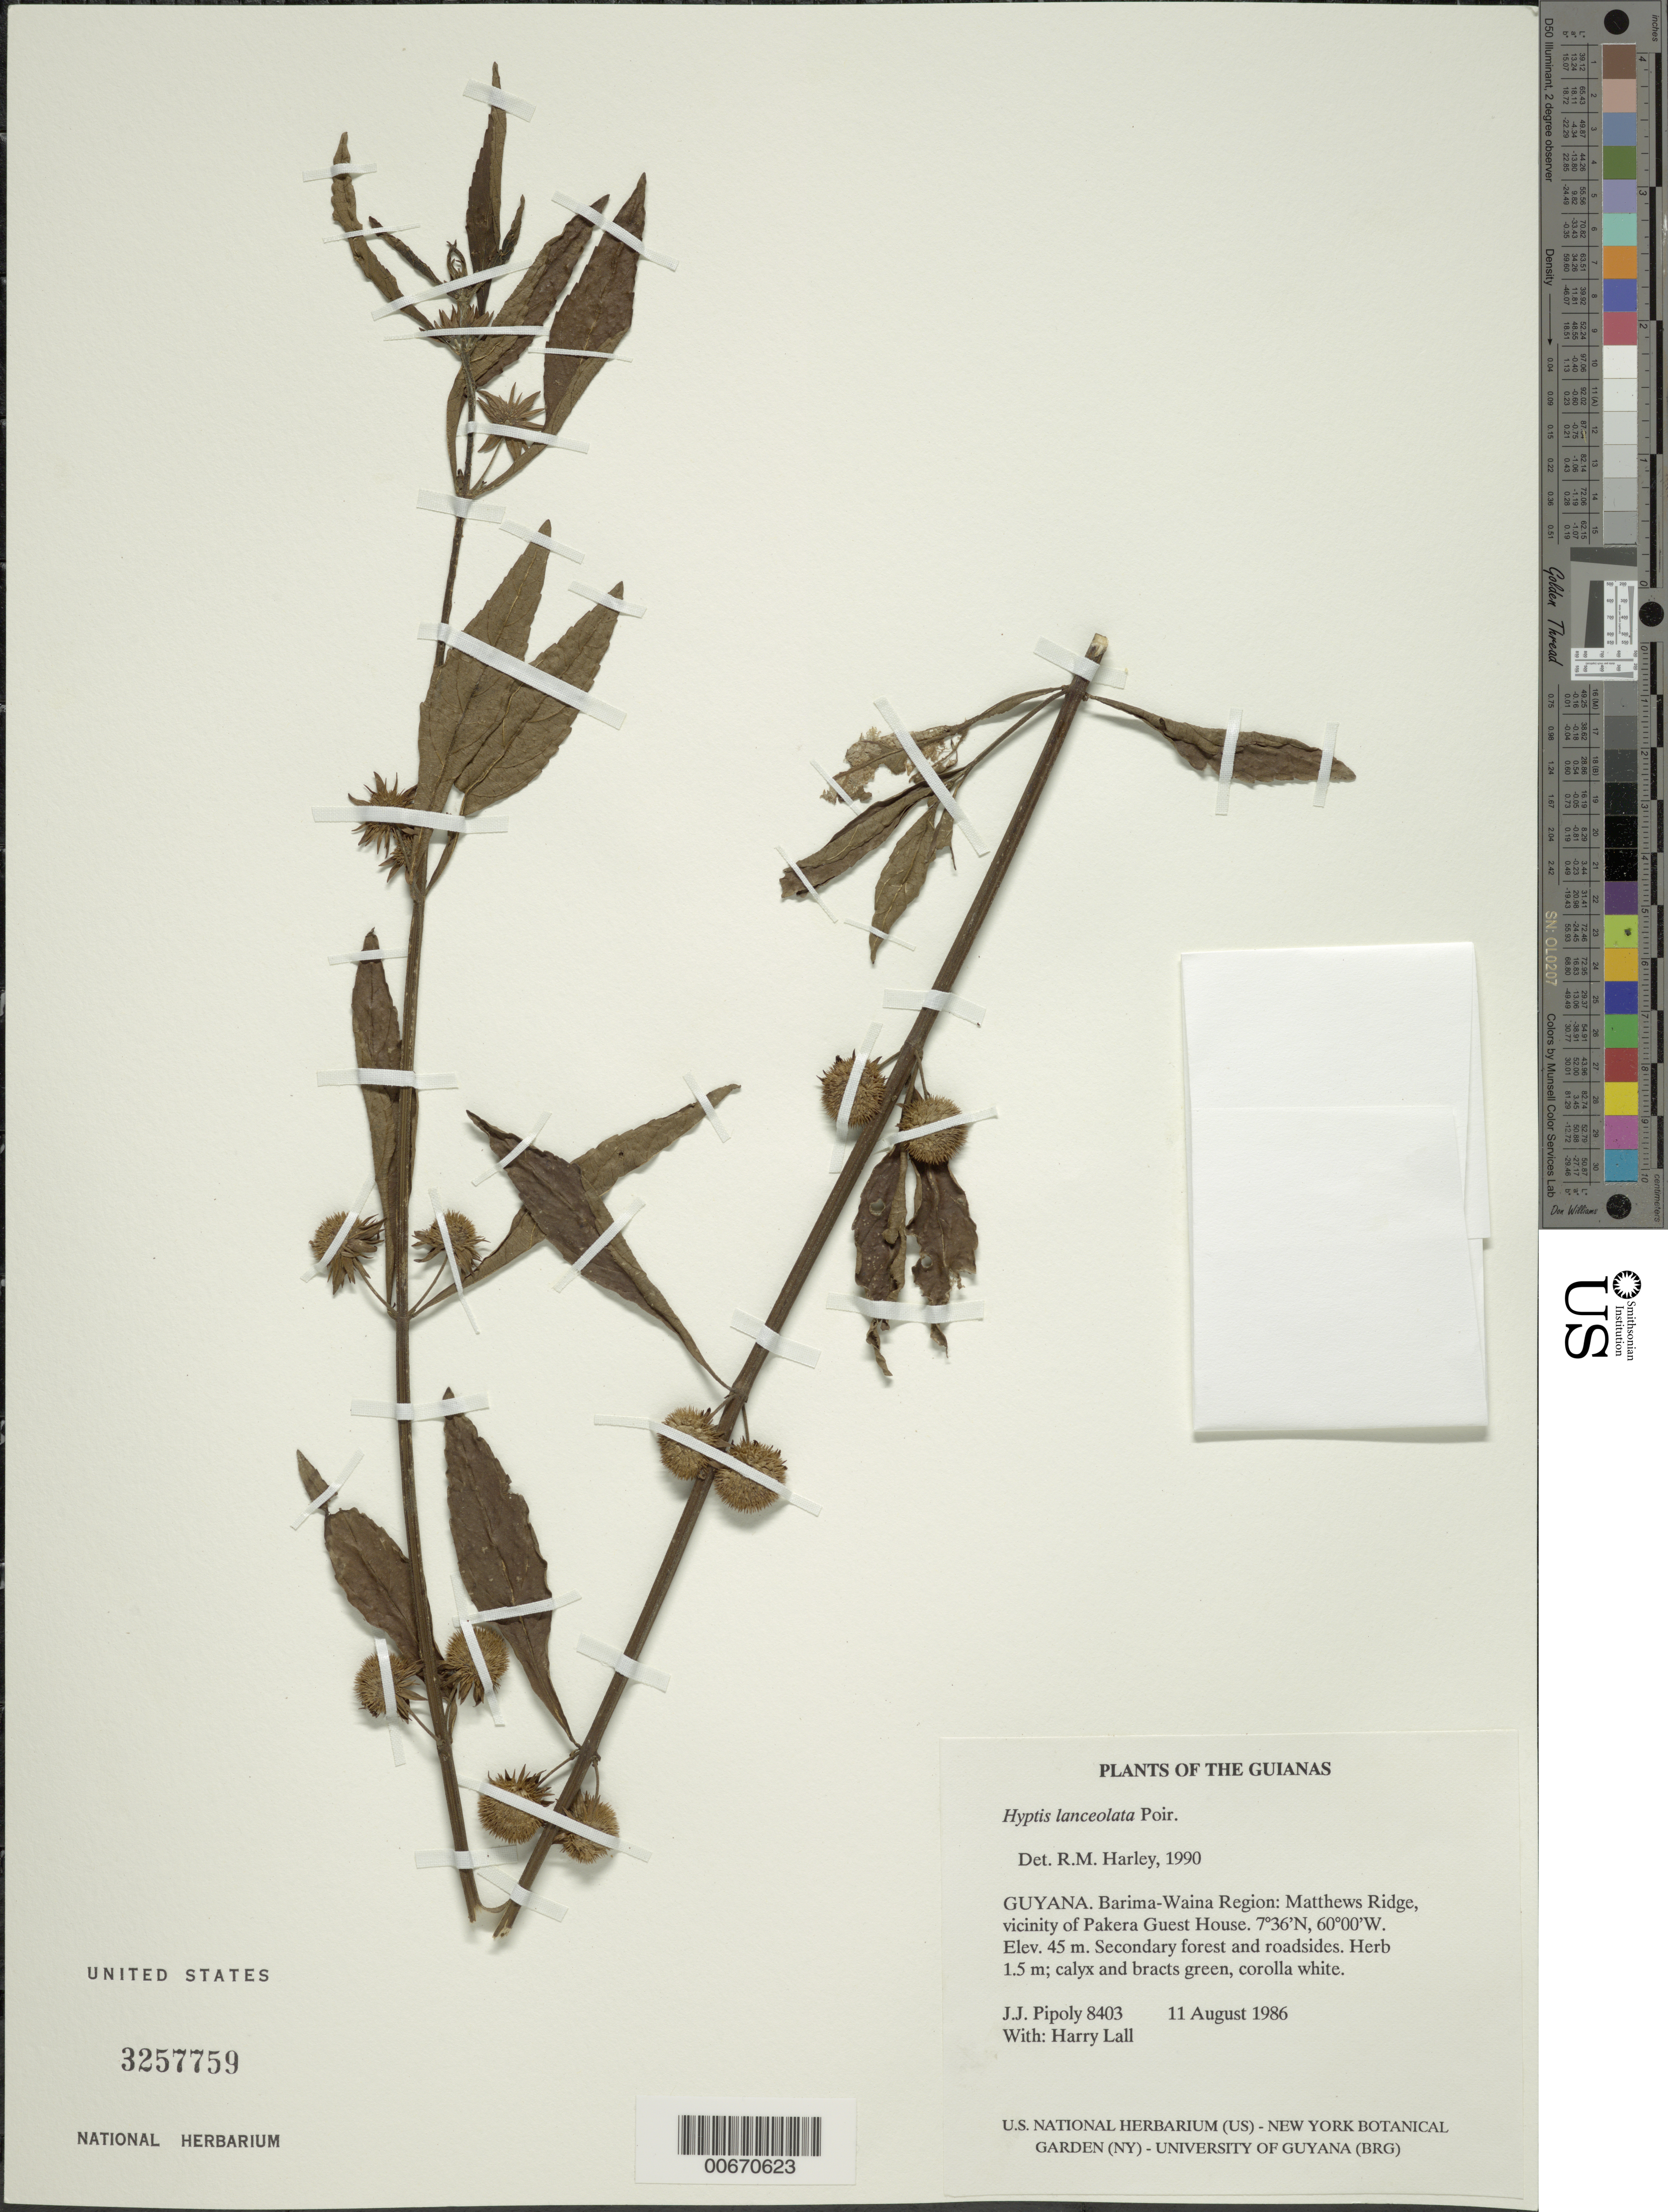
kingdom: Plantae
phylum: Tracheophyta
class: Magnoliopsida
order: Lamiales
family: Lamiaceae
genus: Hyptis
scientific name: Hyptis lanceolata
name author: Poir.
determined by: Harley, R. M.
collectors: J. J. Pipoly & H. Lall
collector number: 8403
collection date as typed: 11 August 1986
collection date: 1986-08-11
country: Guyana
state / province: Barima-Waini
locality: Matthews Ridge, vicinity of Pakera Guest House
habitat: Secondary forest and roadsides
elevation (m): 45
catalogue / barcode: US 3257759